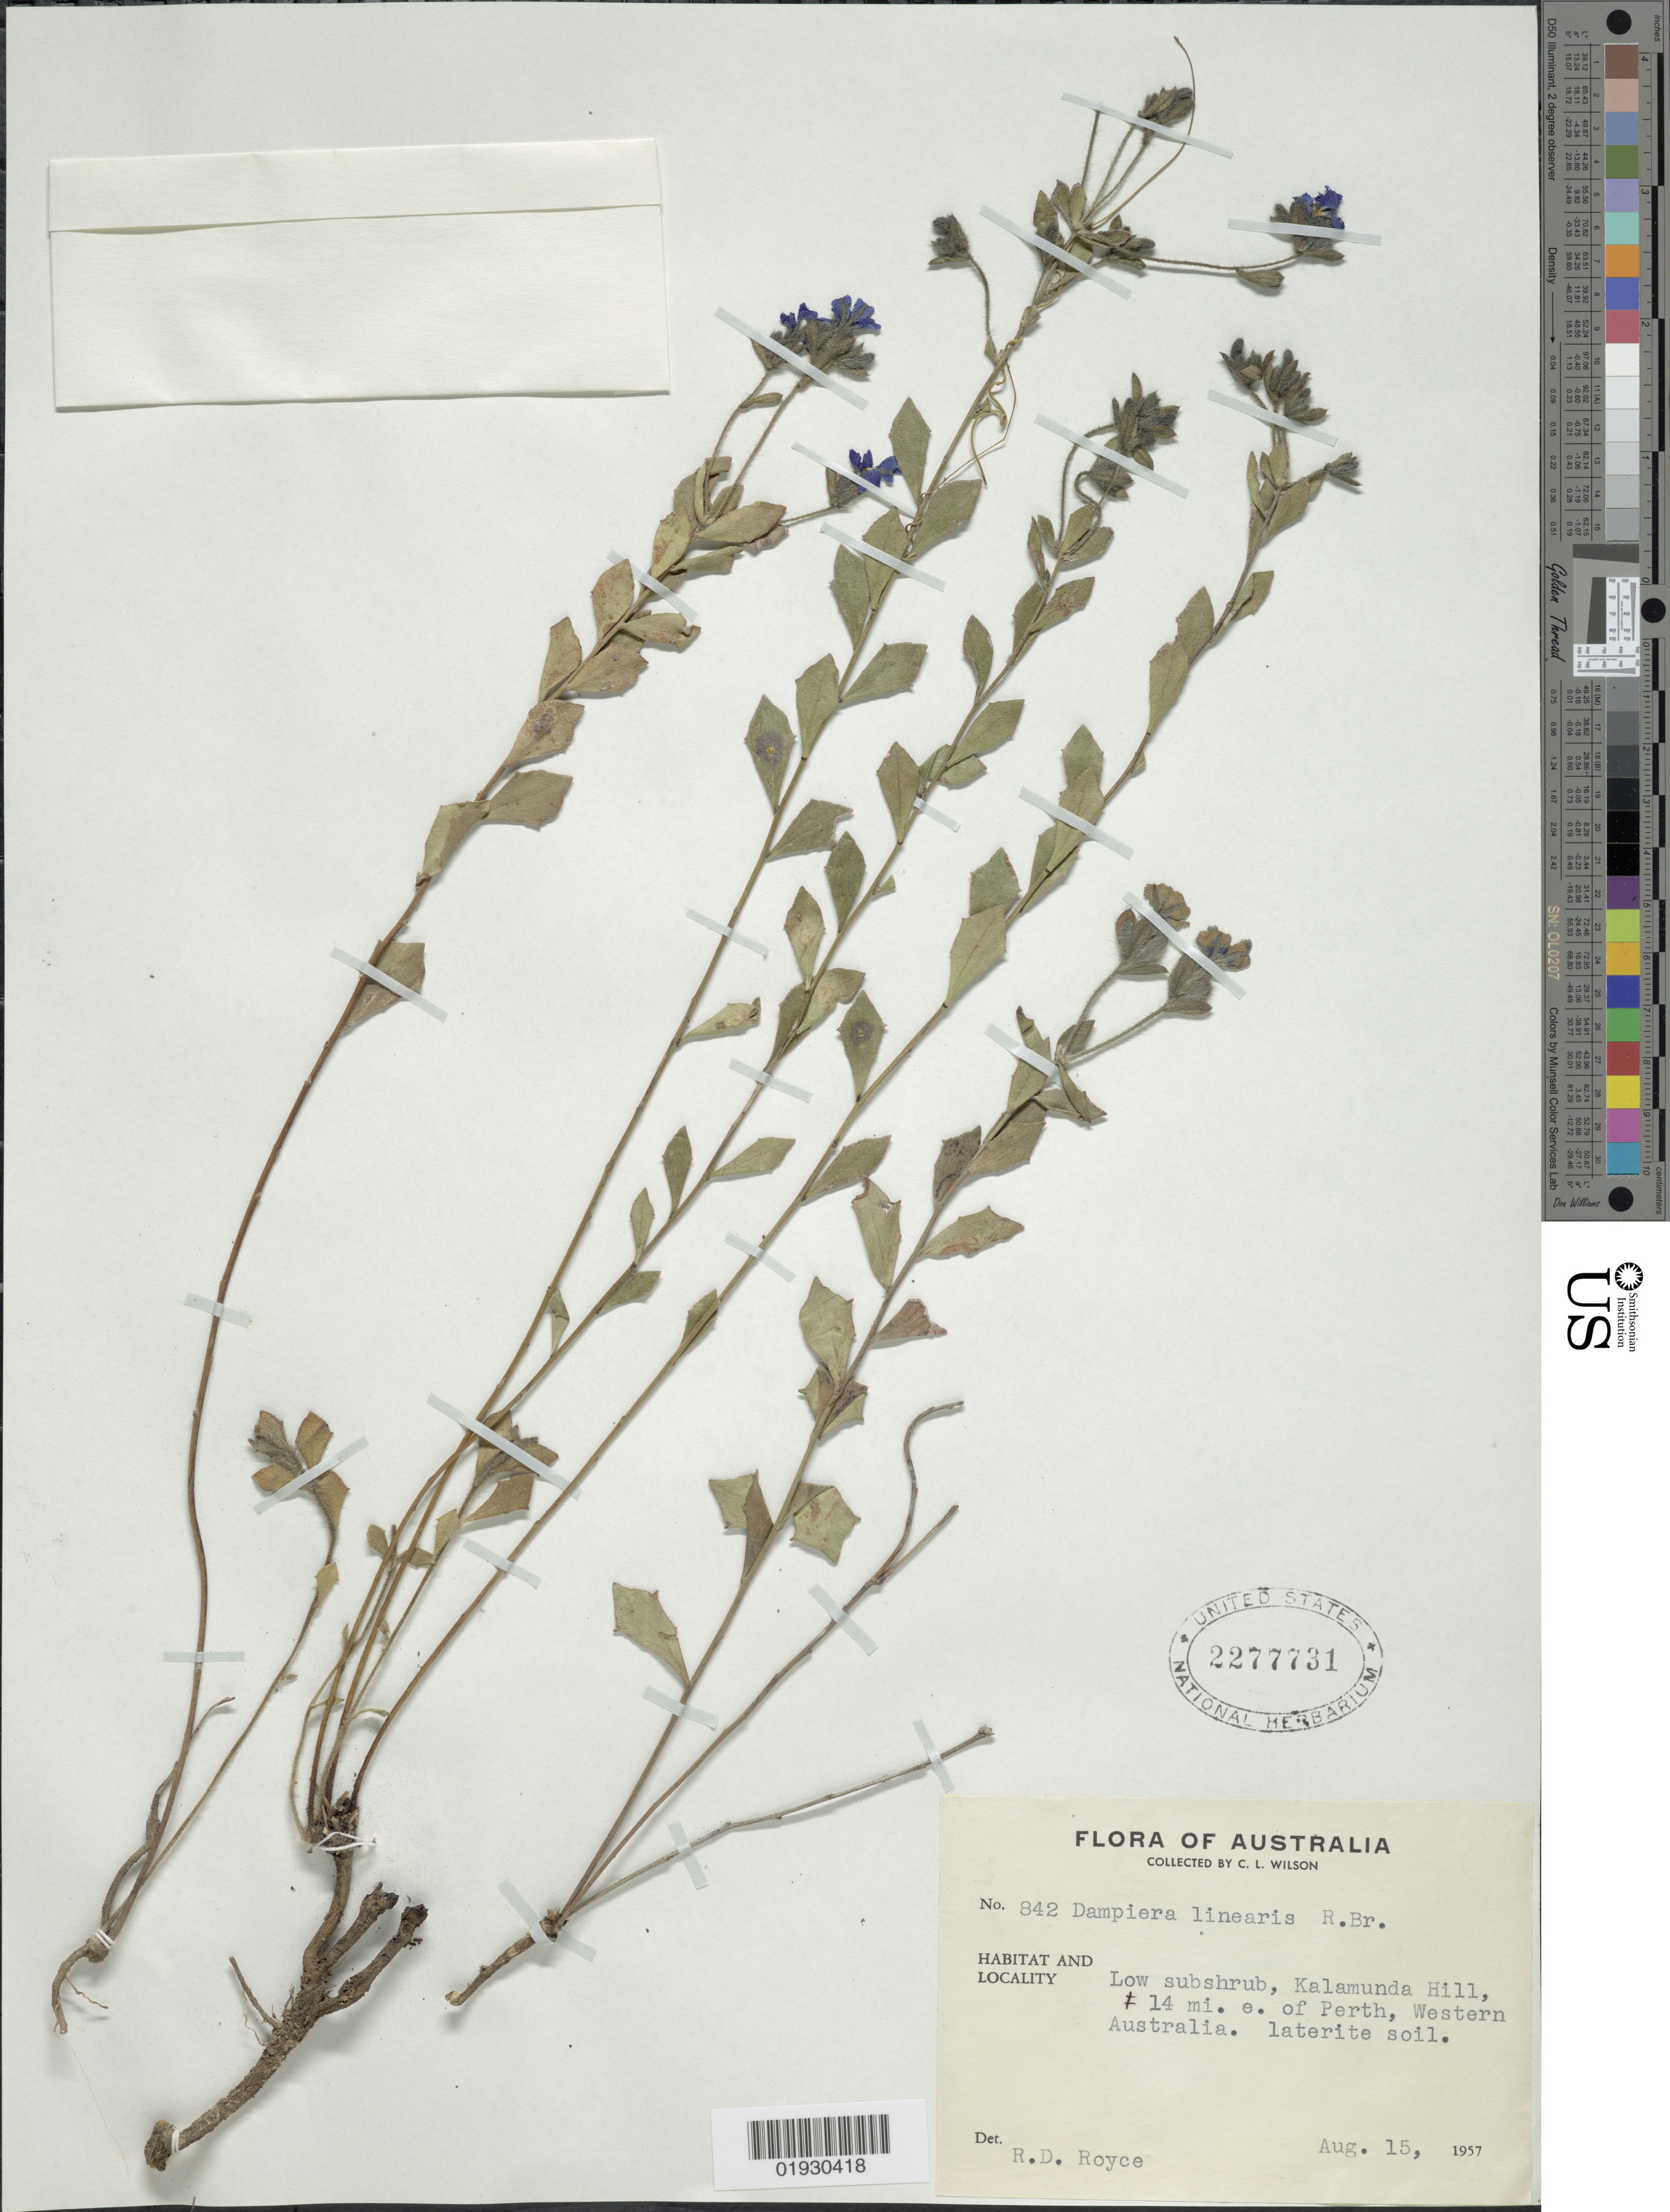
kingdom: Plantae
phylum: Tracheophyta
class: Magnoliopsida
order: Asterales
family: Goodeniaceae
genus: Dampiera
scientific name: Dampiera linearis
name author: R. Br.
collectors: C. L. Wilson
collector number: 842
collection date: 1957-08-15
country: Australia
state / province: Western Australia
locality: Kalamunda Hill, ± 14 mi. e. of Perth.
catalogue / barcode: US 2277731